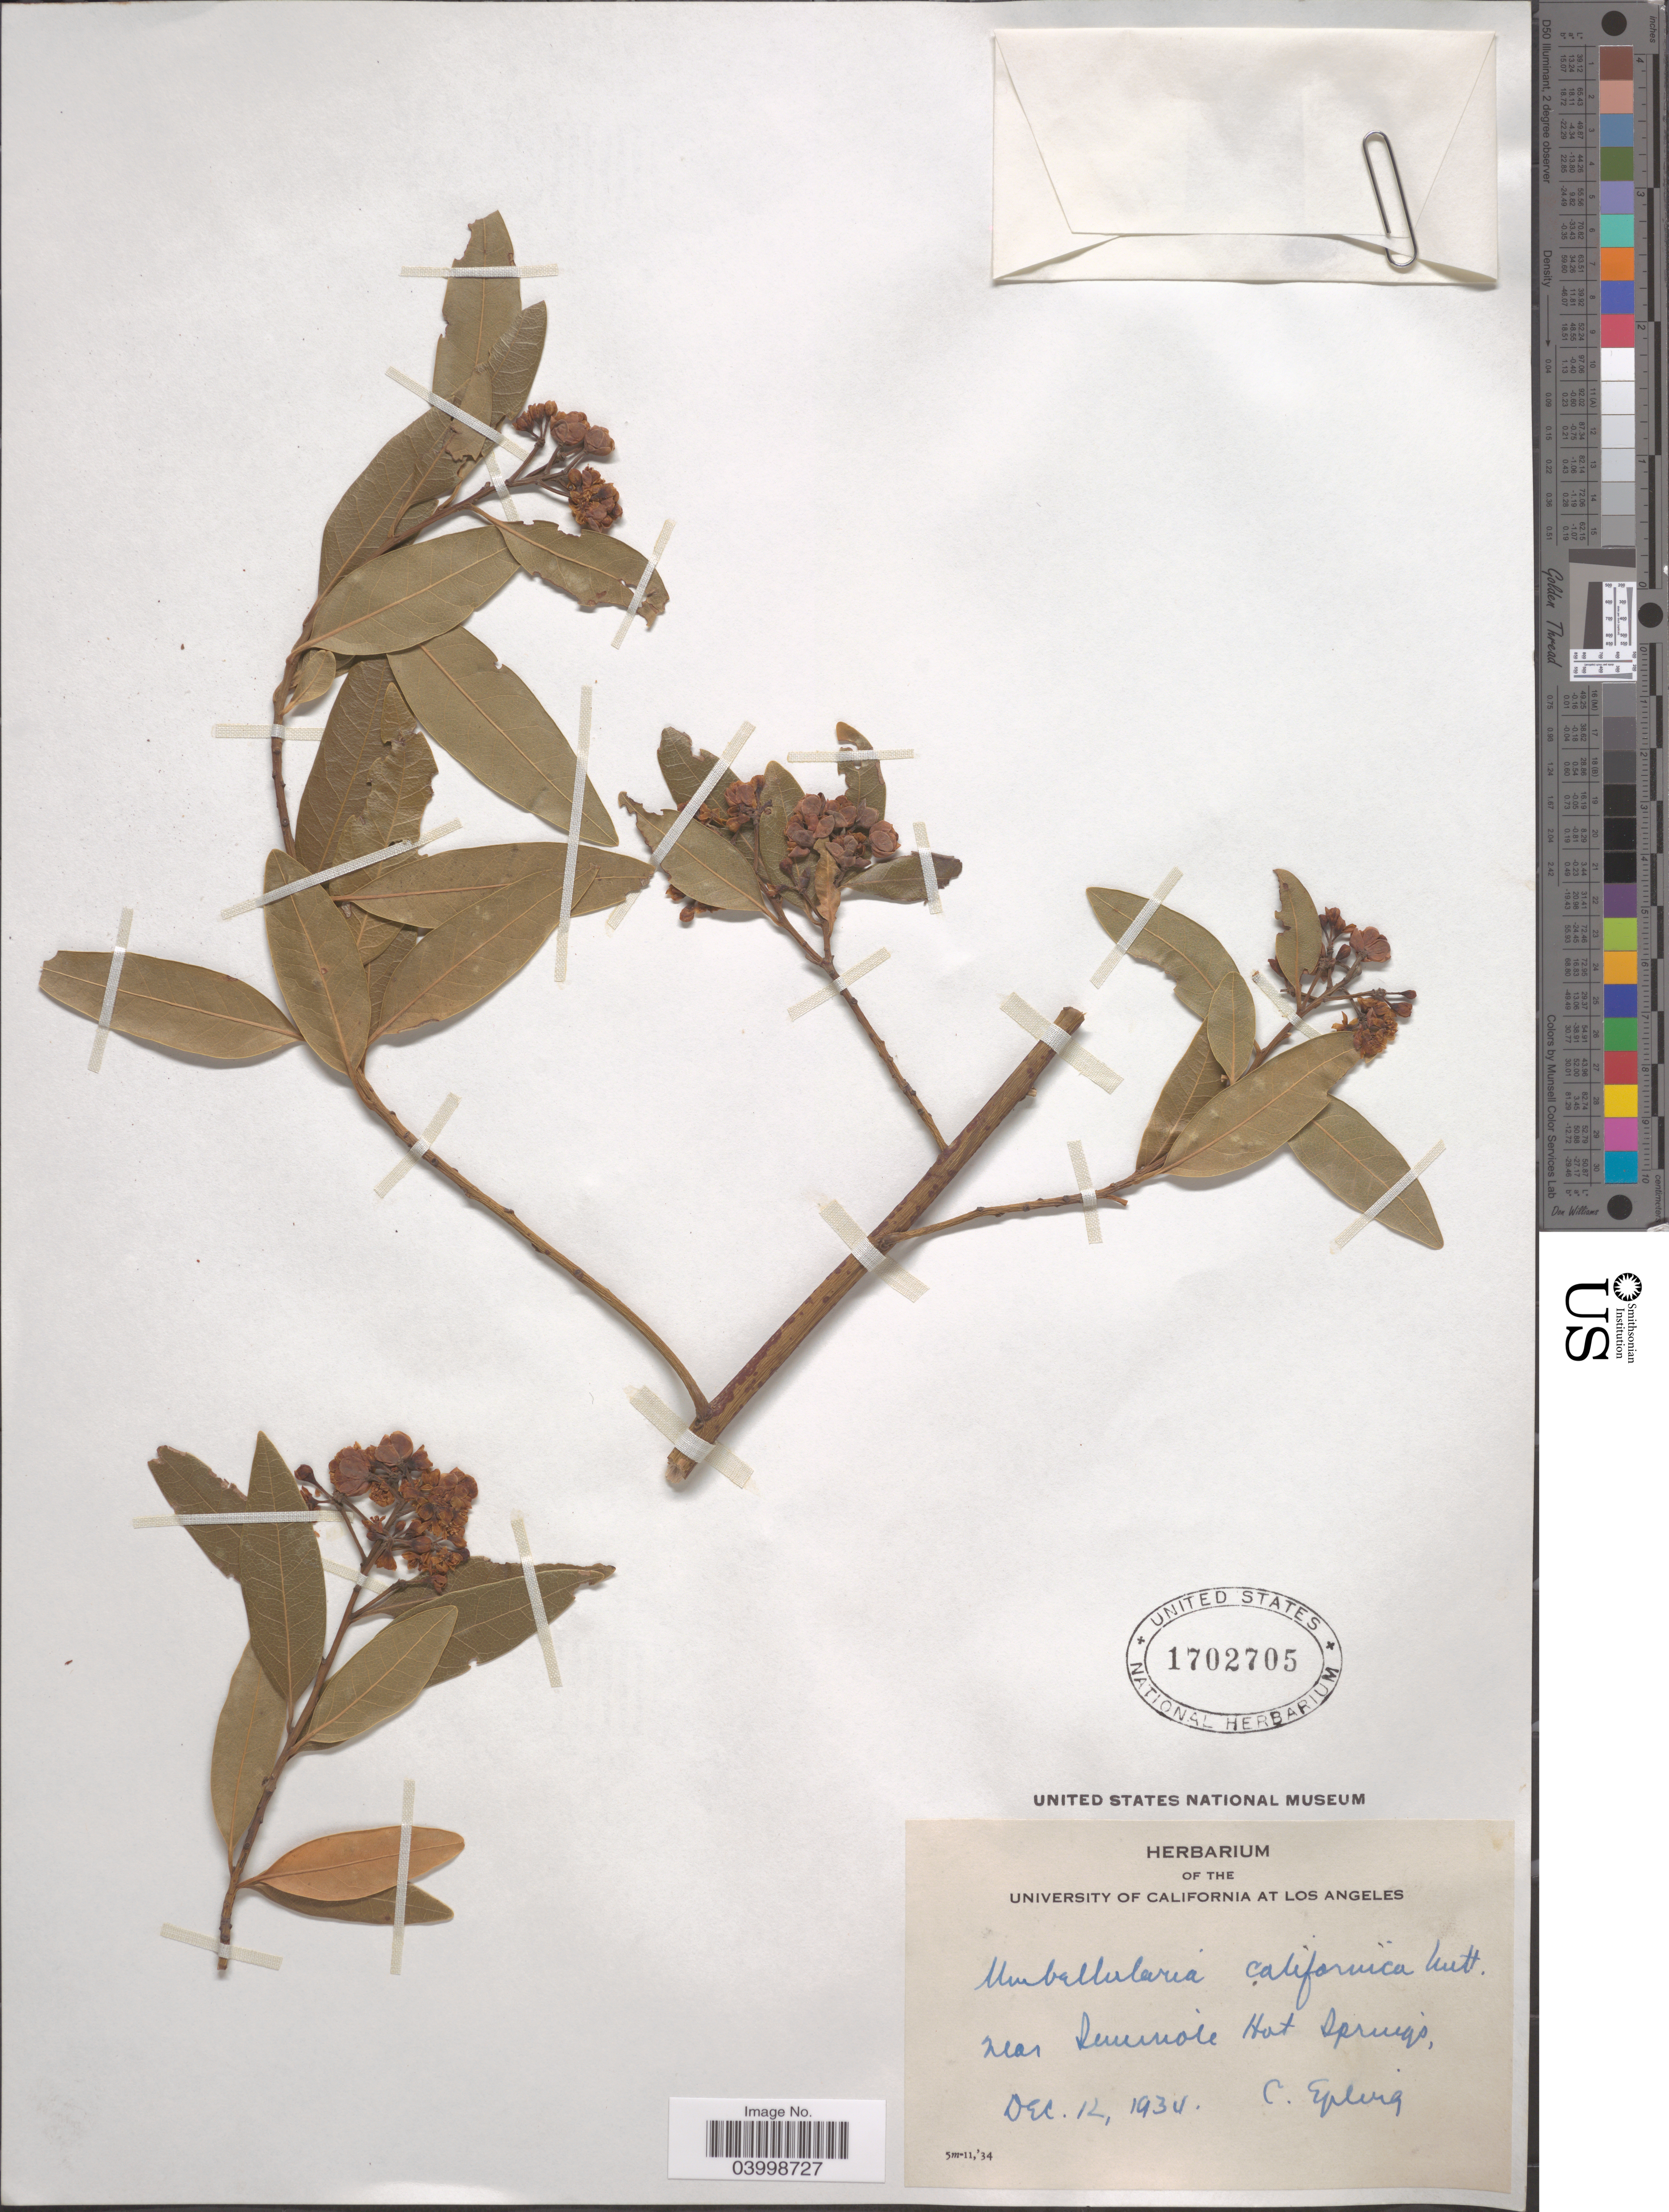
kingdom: Plantae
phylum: Tracheophyta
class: Magnoliopsida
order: Laurales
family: Lauraceae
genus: Umbellularia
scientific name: Umbellularia californica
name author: (Hook. & Arn.) Nutt.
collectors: C. C. Epling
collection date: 1934-12-12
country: United States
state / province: California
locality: Near Seminole Hot Springs.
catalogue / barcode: US 1702705